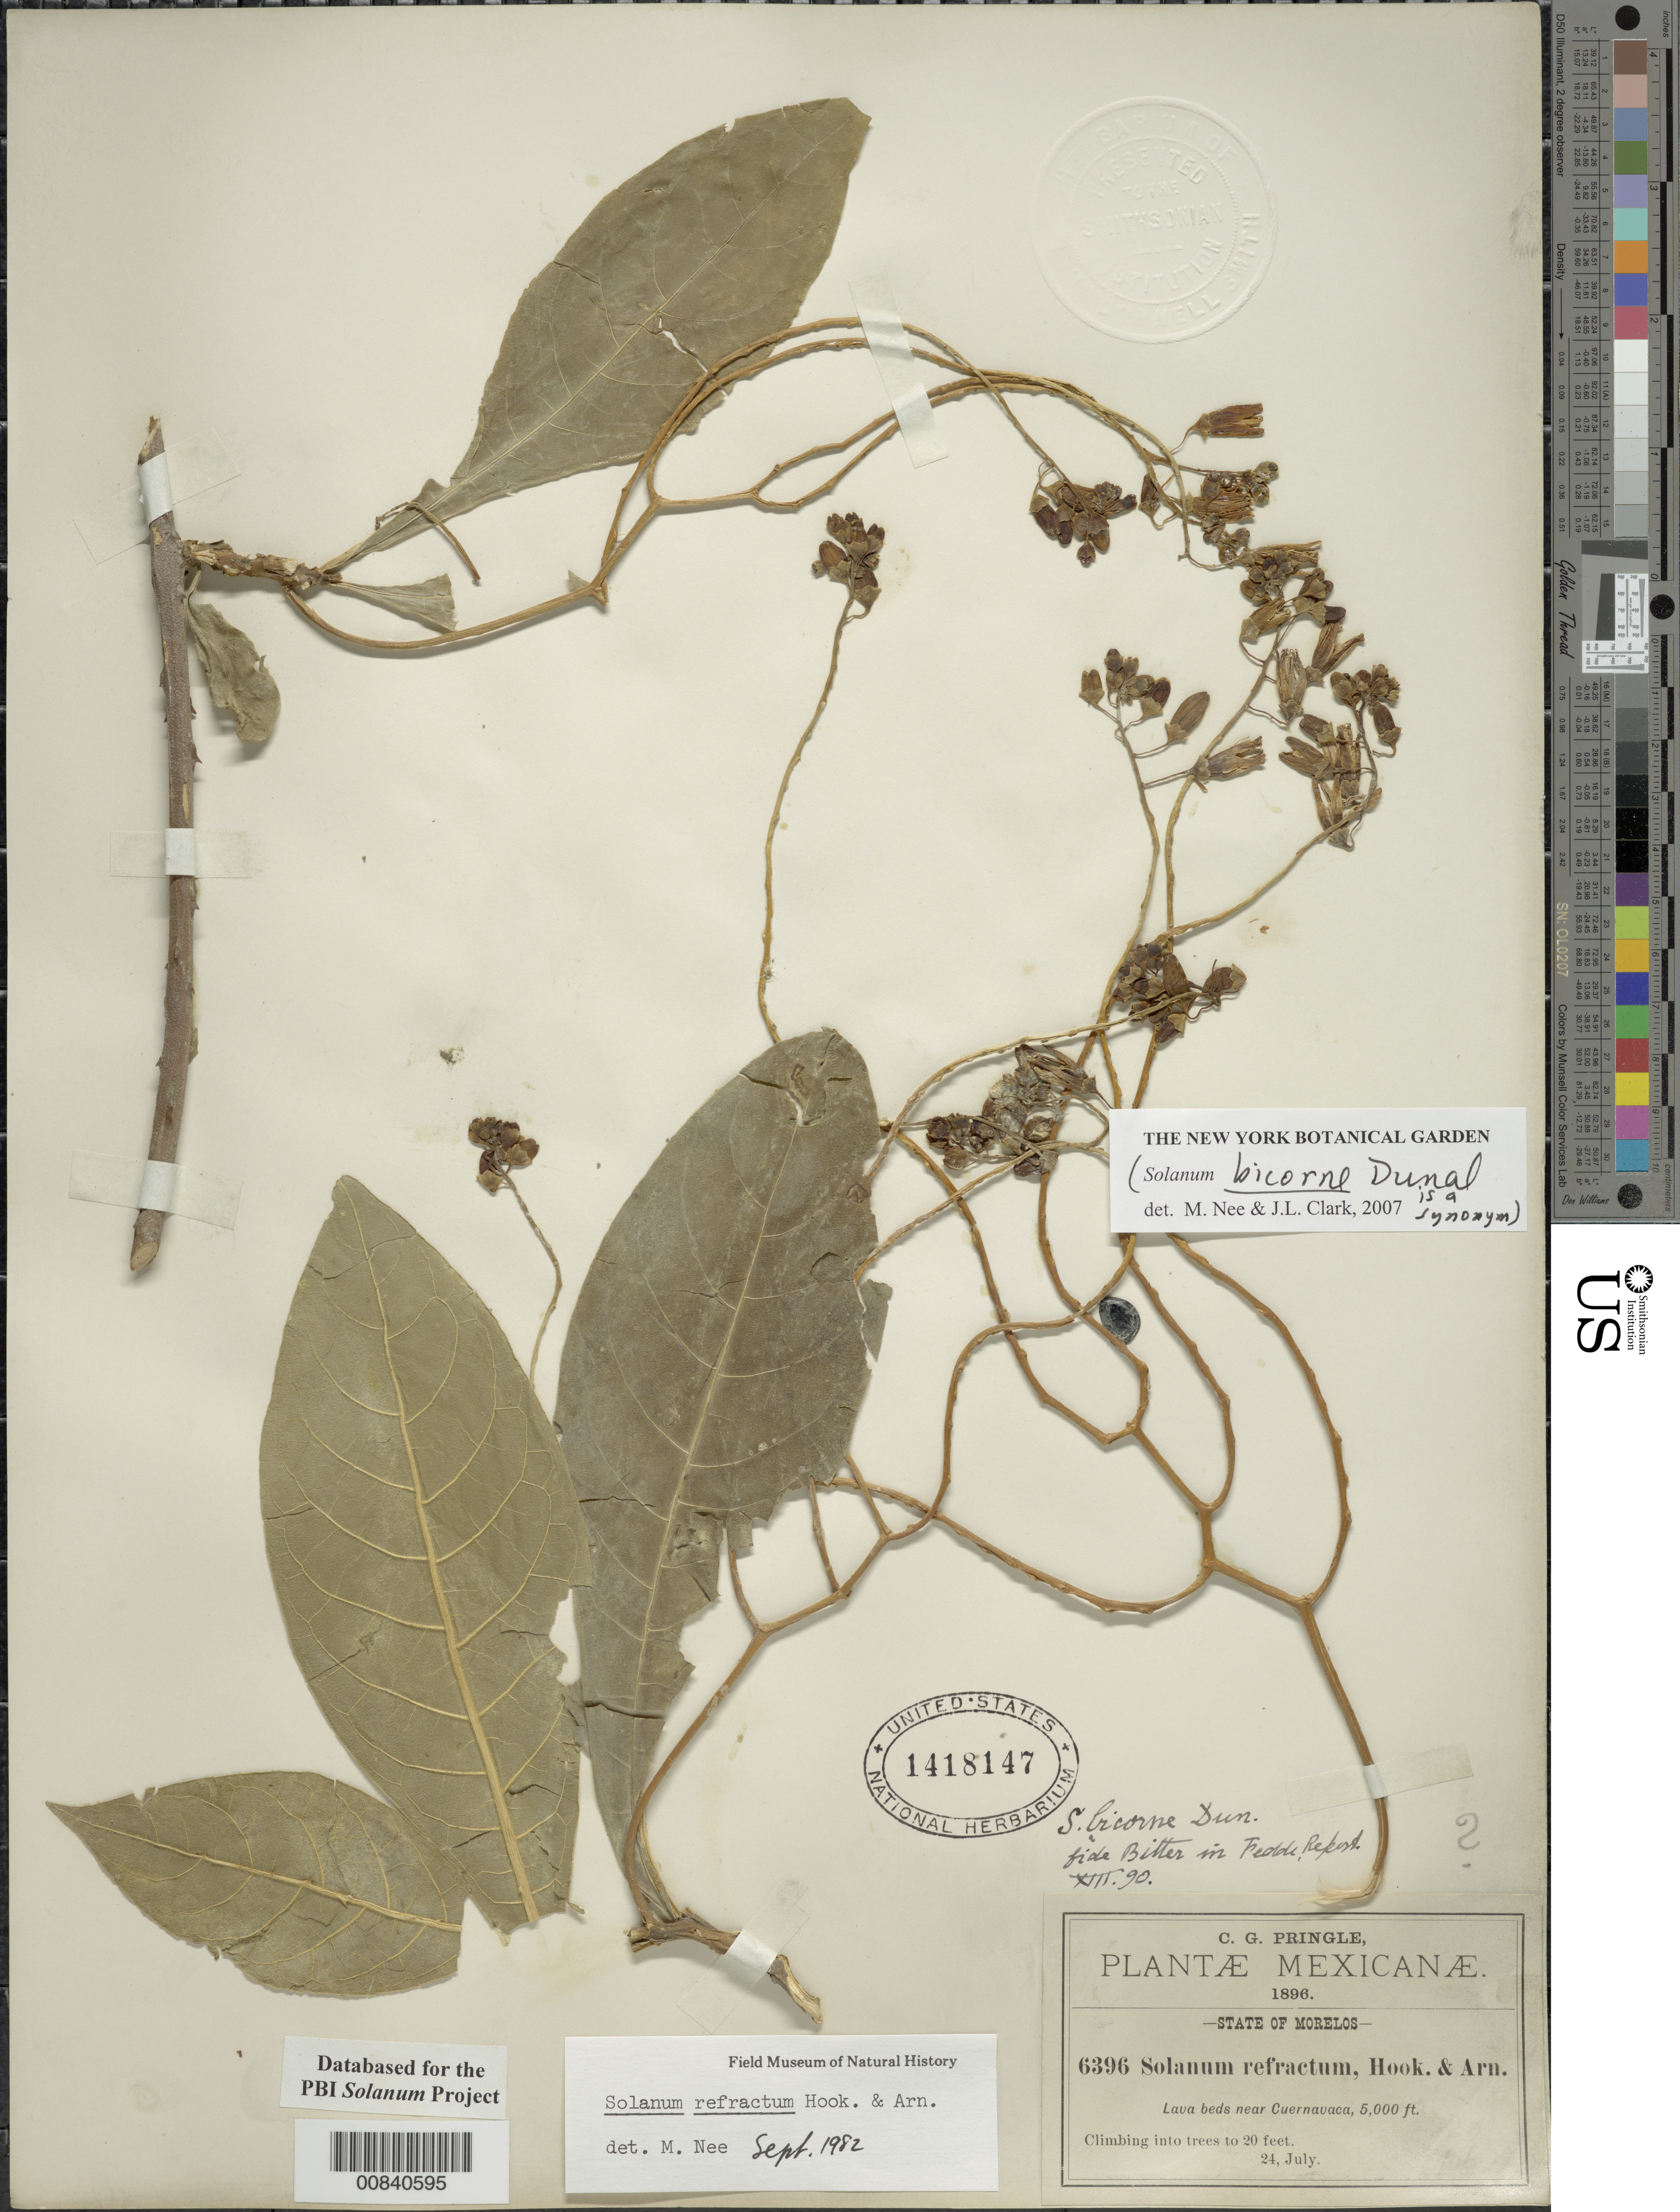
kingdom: Plantae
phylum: Tracheophyta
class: Magnoliopsida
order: Solanales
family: Solanaceae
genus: Solanum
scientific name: Solanum refractum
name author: Hook. & Arn.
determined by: Knapp, S. D.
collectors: C. G. Pringle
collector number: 6396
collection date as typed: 24 Jul 1896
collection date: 1896-07-24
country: Mexico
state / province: Morelos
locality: Near Cuernavaca.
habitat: Lava beds.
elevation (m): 1524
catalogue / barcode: US 1418147